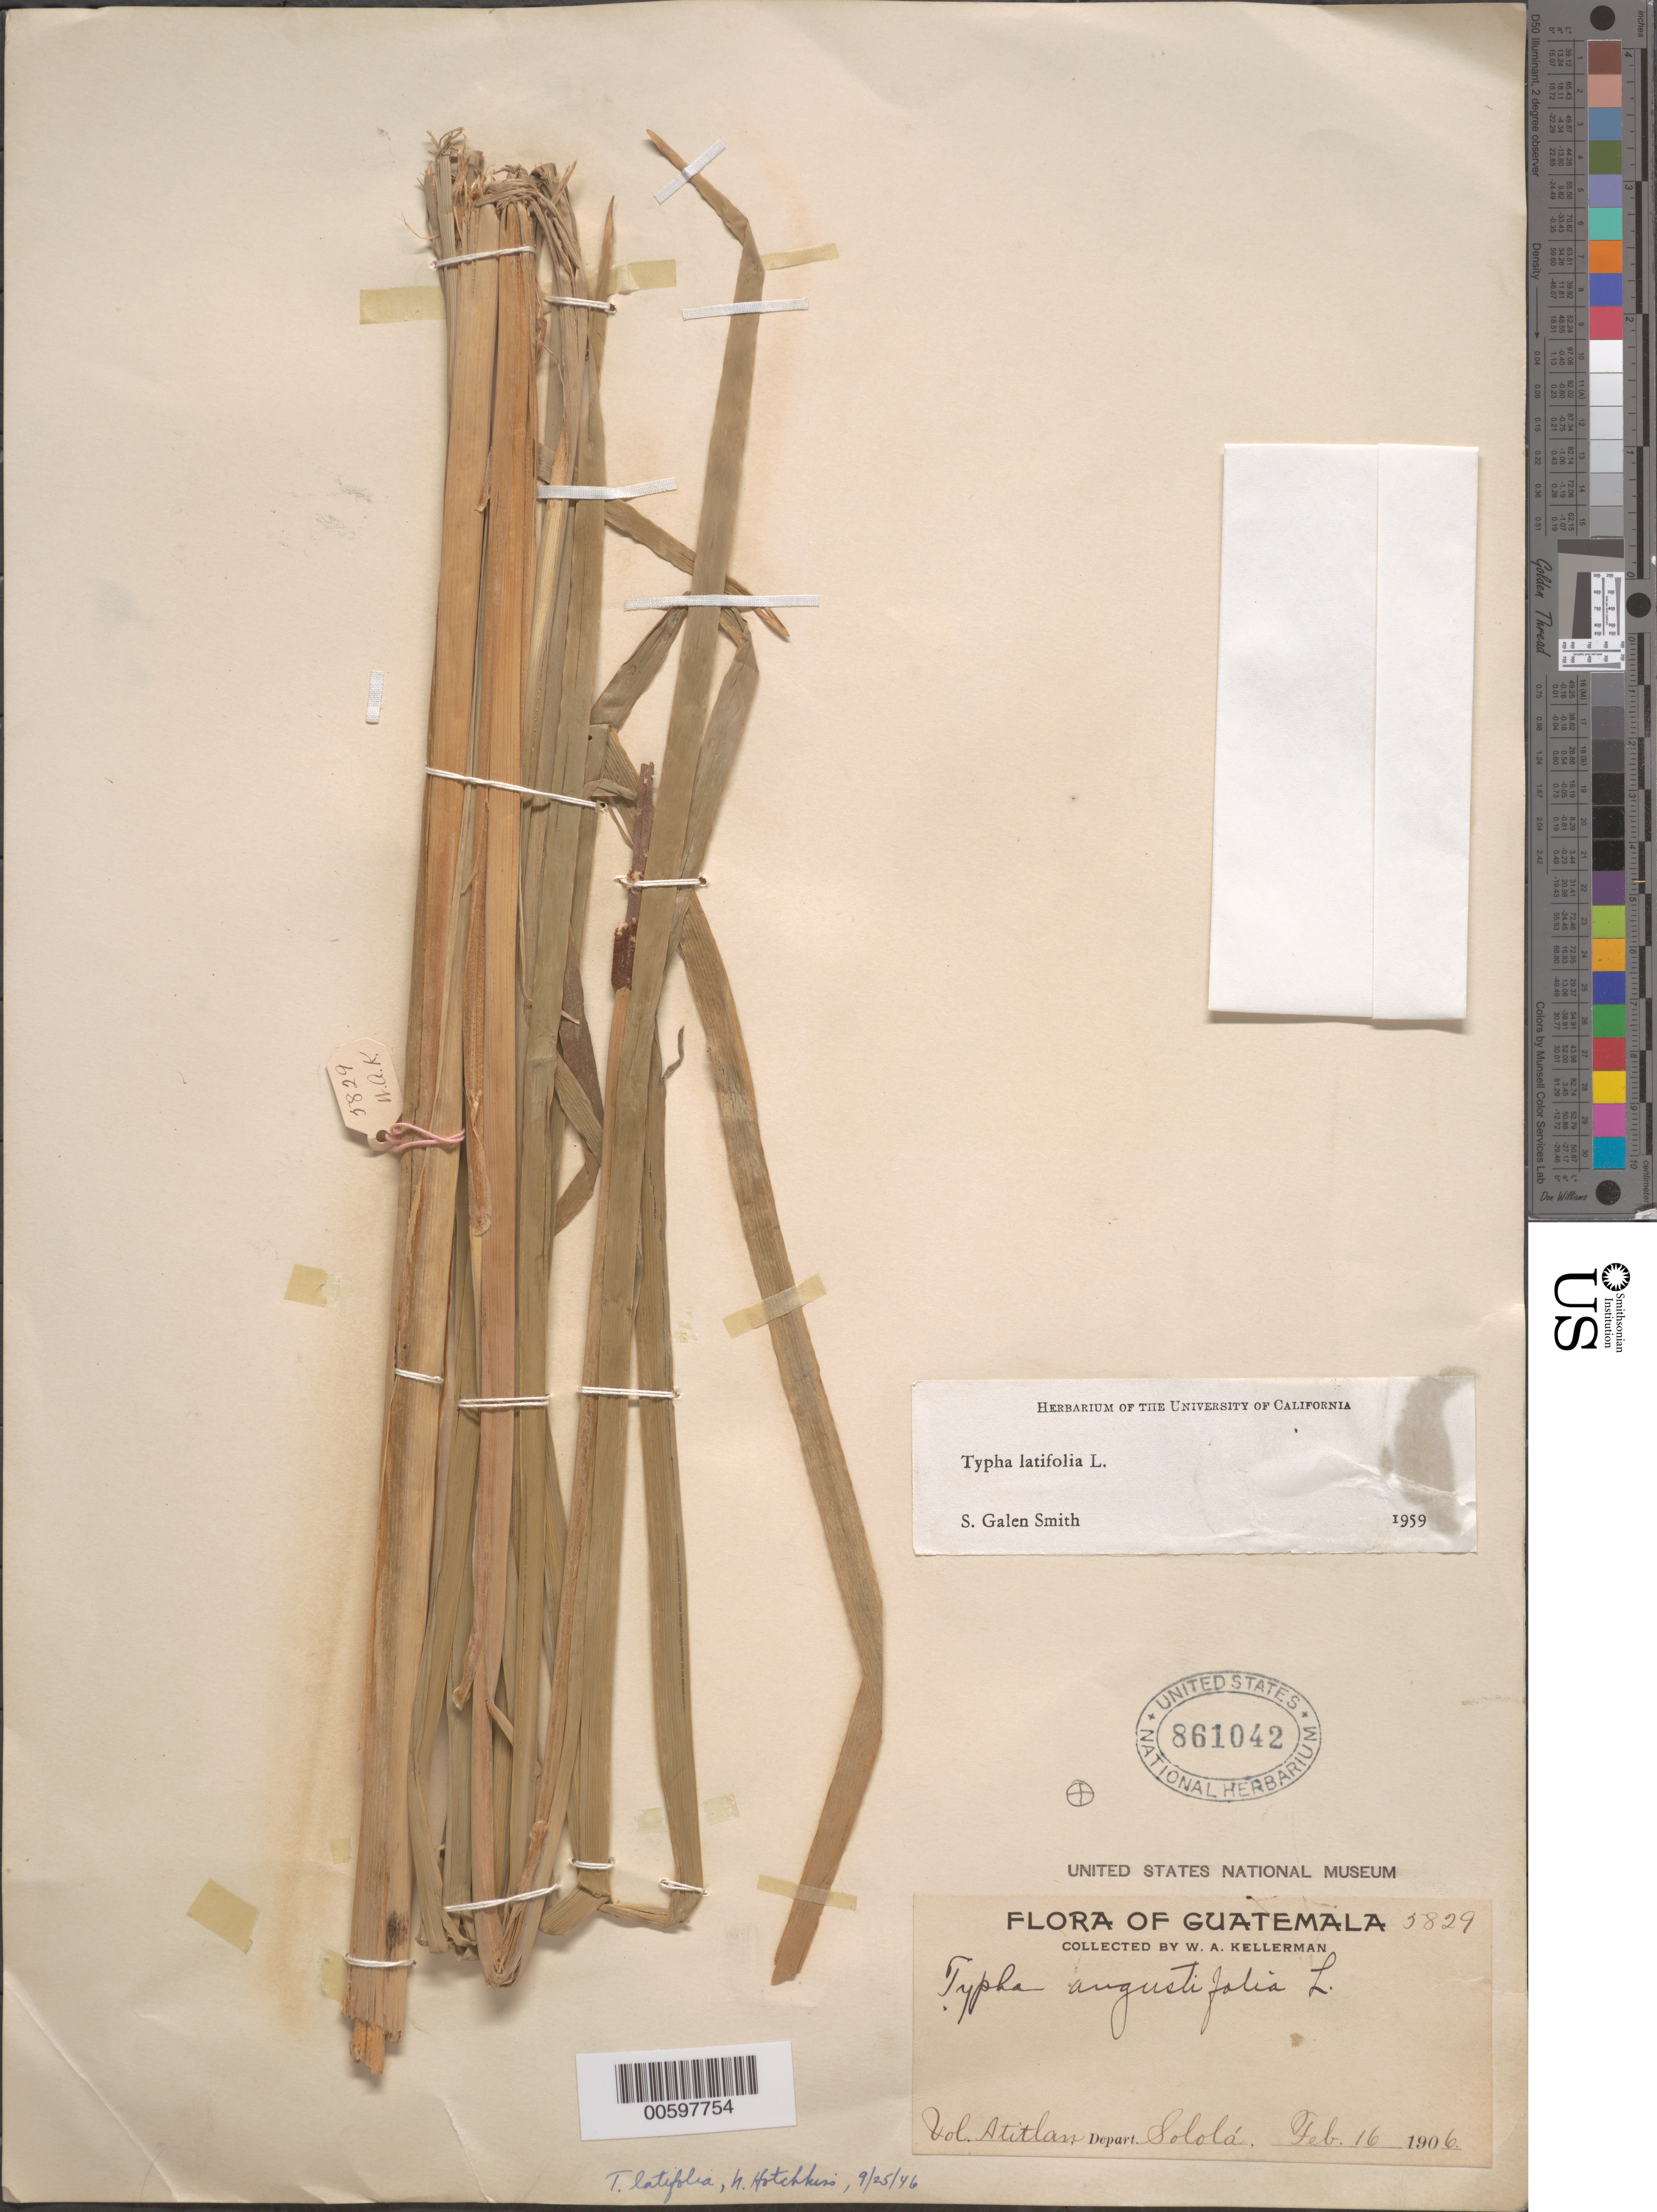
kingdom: Plantae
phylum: Tracheophyta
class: Liliopsida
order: Poales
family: Typhaceae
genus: Typha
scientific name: Typha latifolia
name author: L.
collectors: W. A. Kellerman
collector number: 5829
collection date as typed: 16 Feb 1906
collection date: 1906-02-16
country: Guatemala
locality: Vol. Atitlan, Solola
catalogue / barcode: US 861042